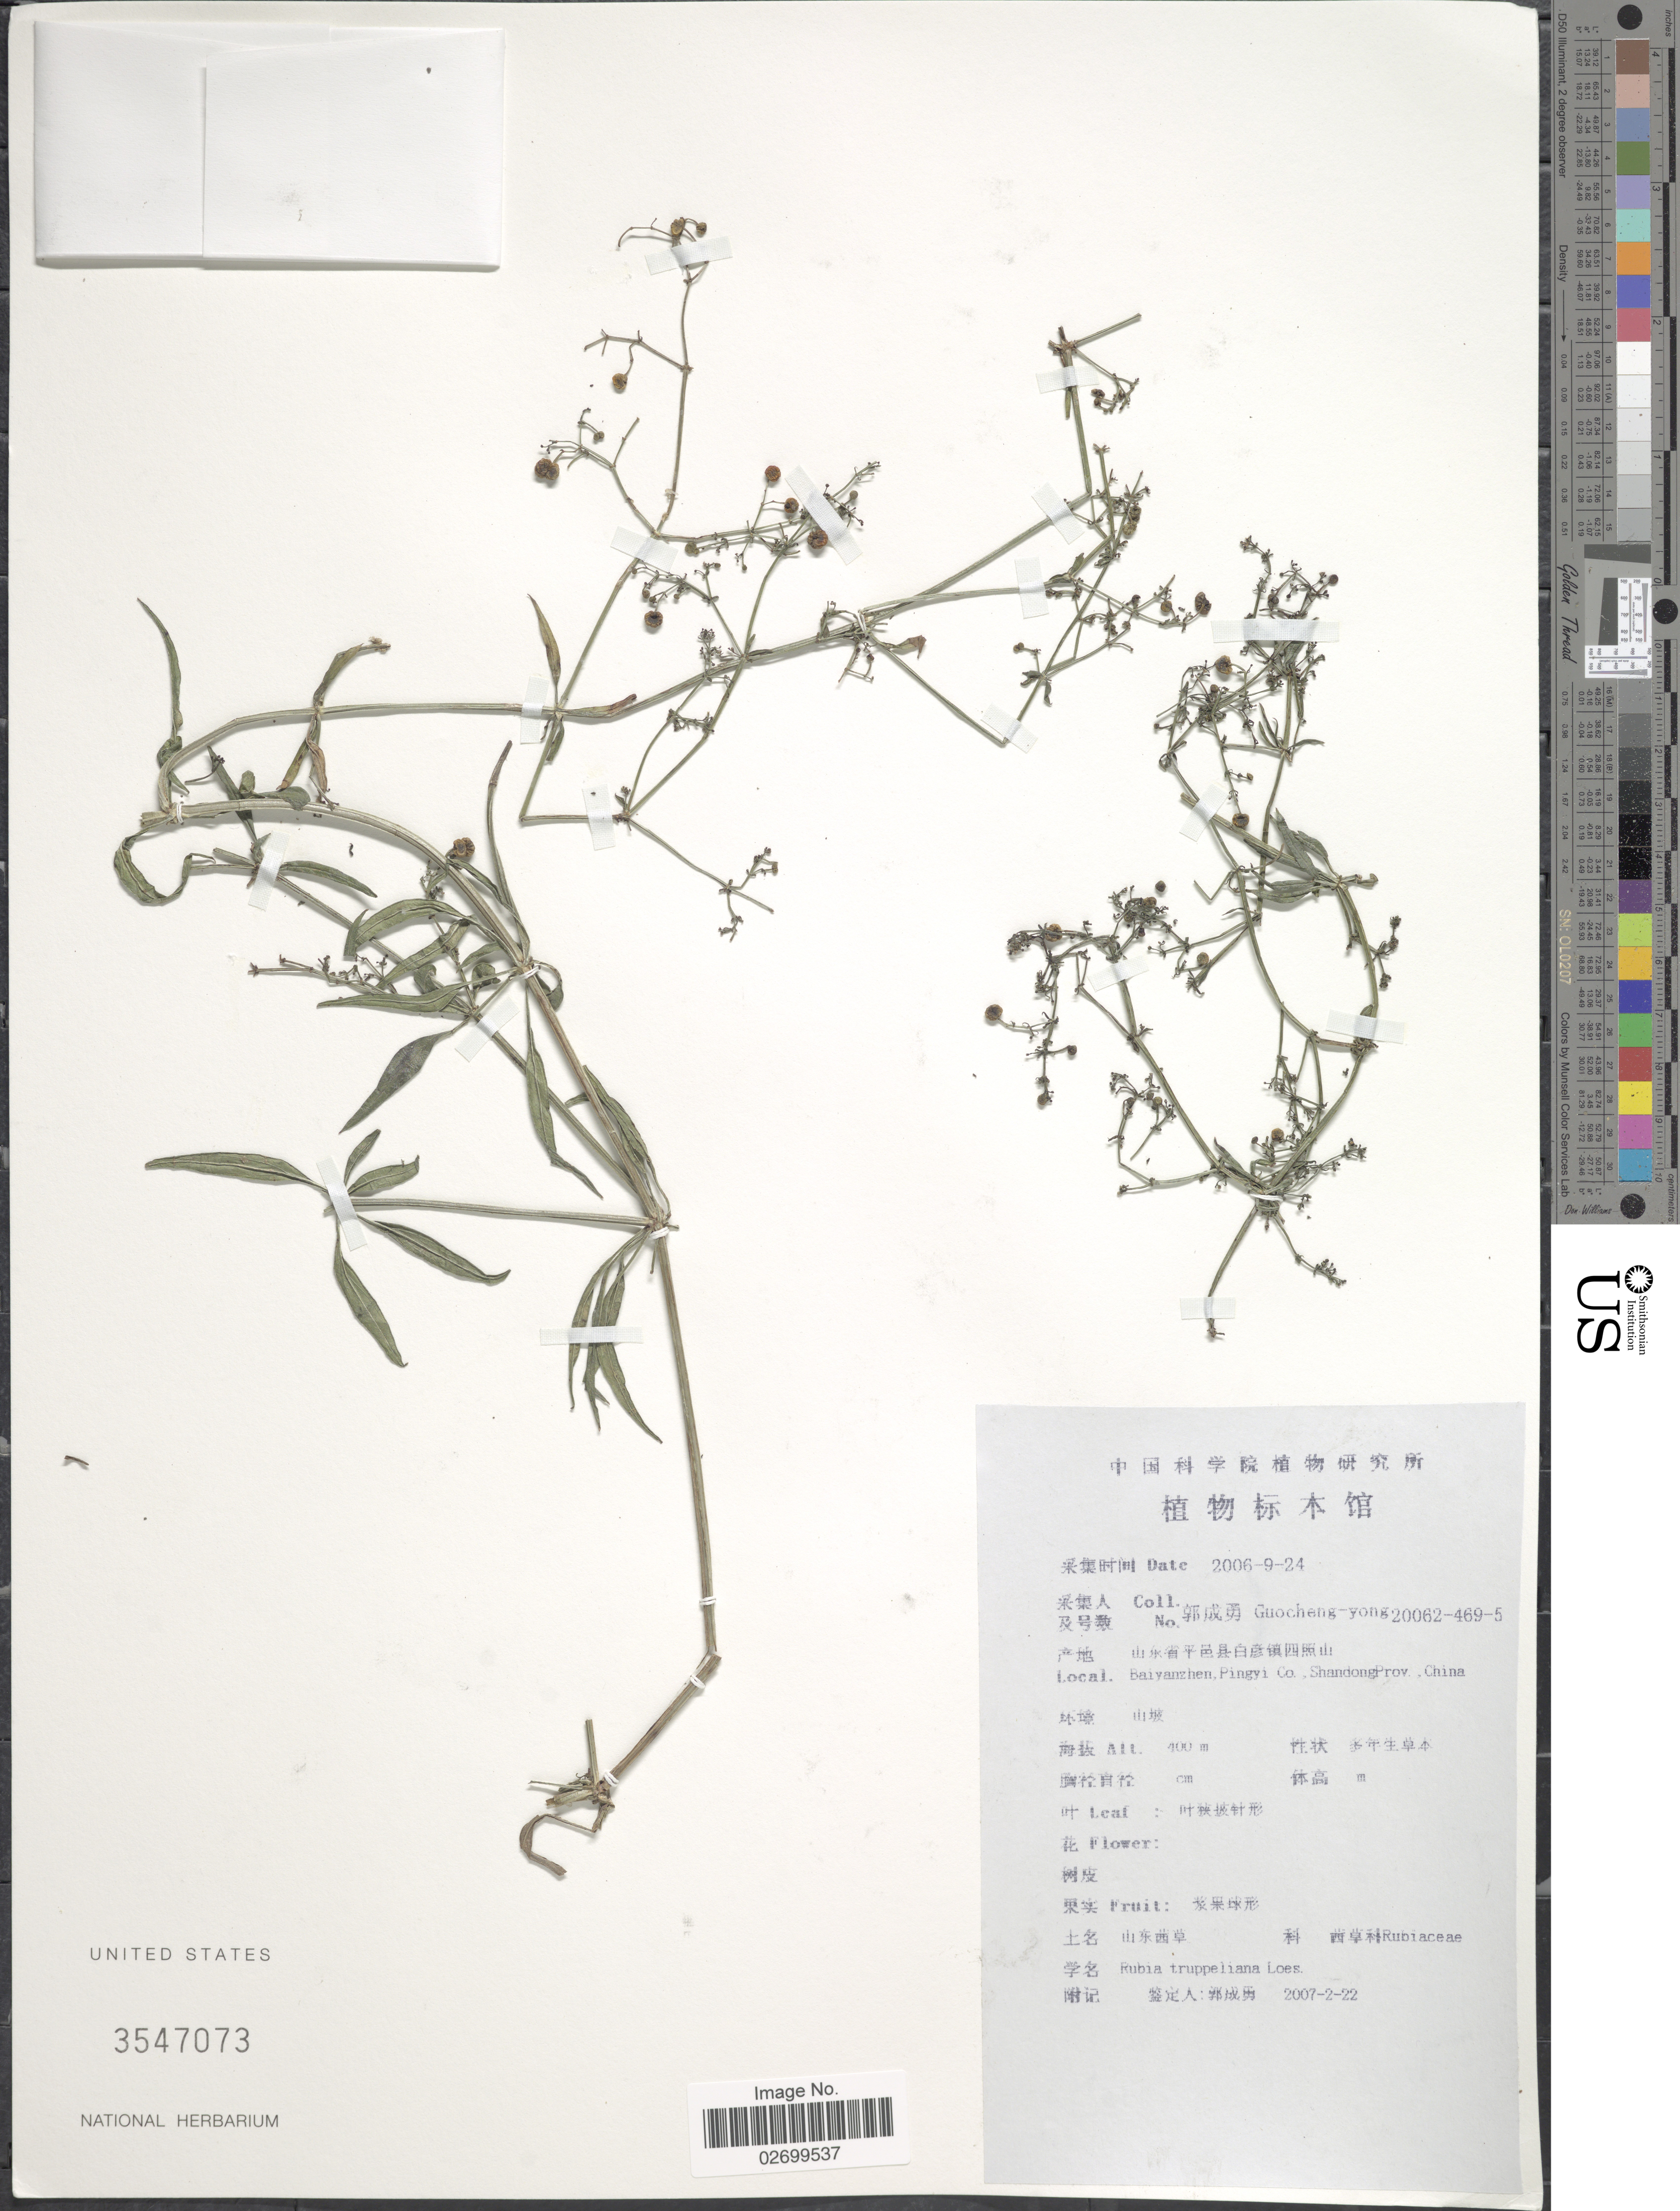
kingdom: Plantae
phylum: Tracheophyta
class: Magnoliopsida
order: Gentianales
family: Rubiaceae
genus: Rubia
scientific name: Rubia truppeliana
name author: Loes.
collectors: Guo cheng-yong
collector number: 200624695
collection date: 2006-09-24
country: China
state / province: Shandong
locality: Baiyanzhen, Pinyi Co.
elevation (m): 400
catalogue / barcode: US 3547073